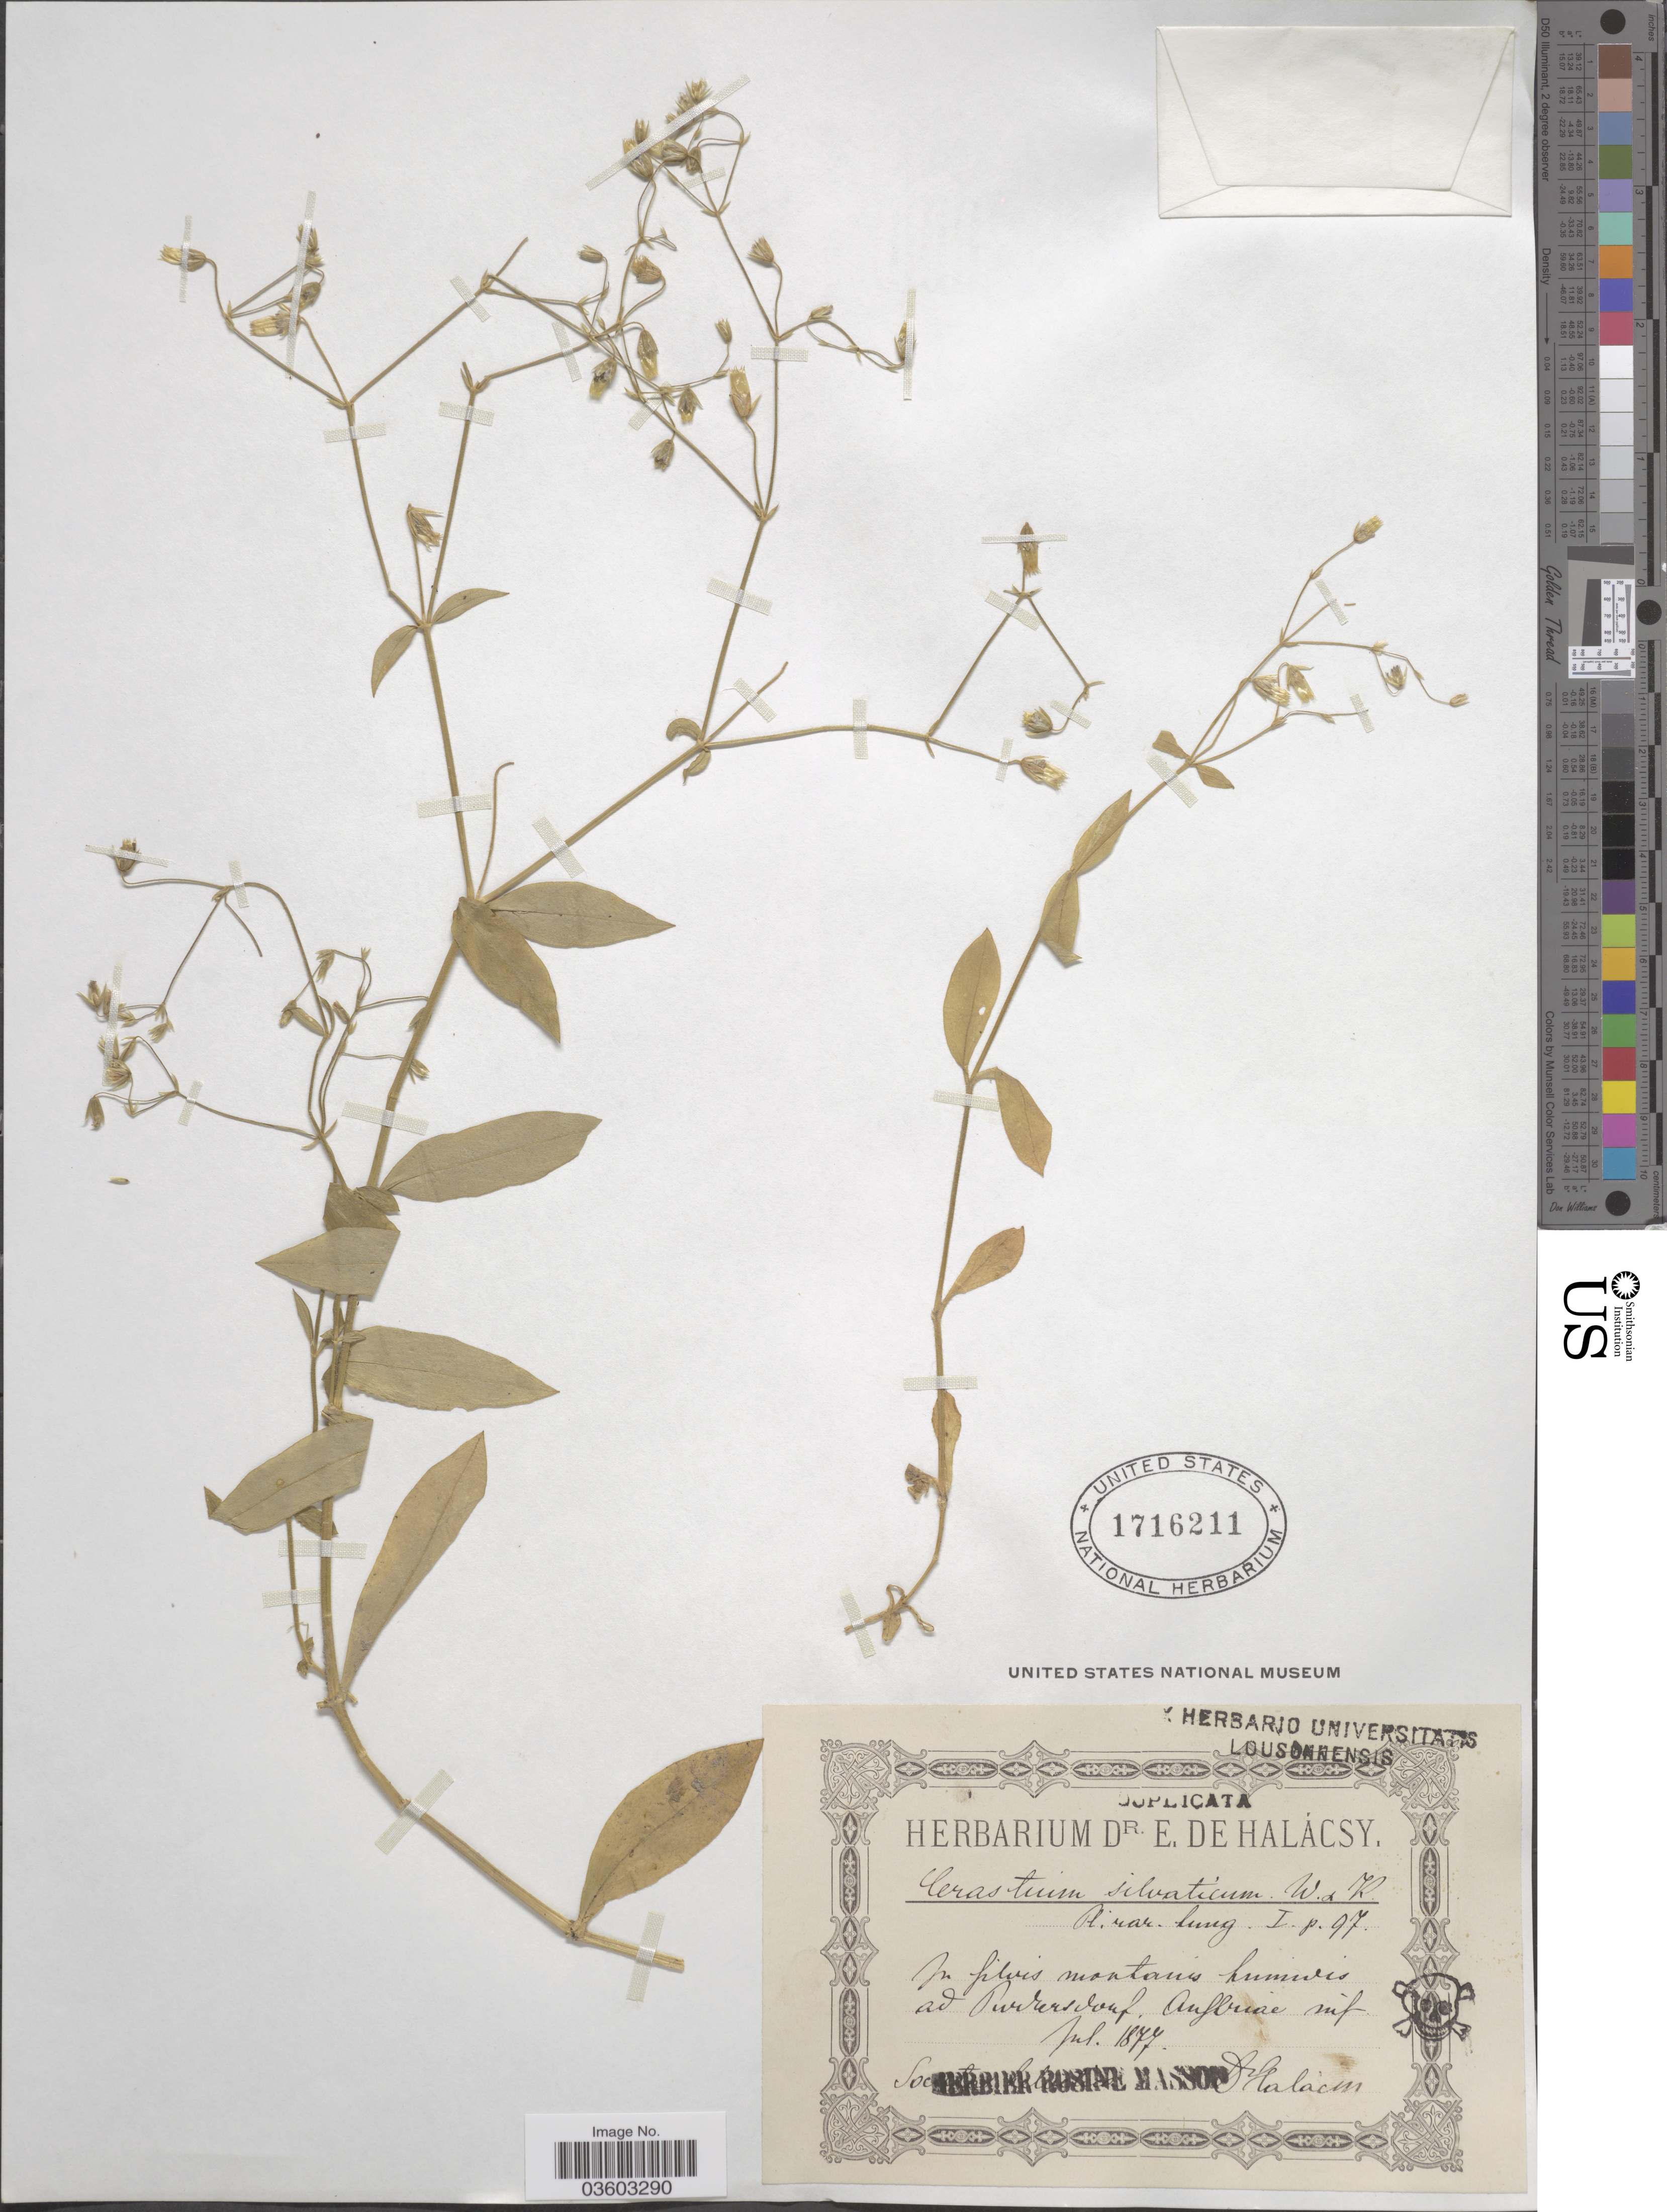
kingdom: Plantae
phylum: Tracheophyta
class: Magnoliopsida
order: Caryophyllales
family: Caryophyllaceae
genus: Cerastium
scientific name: Cerastium silvaticum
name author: Waldst. & Kit. ex Gartner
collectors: E. von Halacsy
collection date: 1877-07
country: Austria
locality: In silvis montanis humidis ad Purkersdorf. Austriae suf.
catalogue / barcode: US 1716211